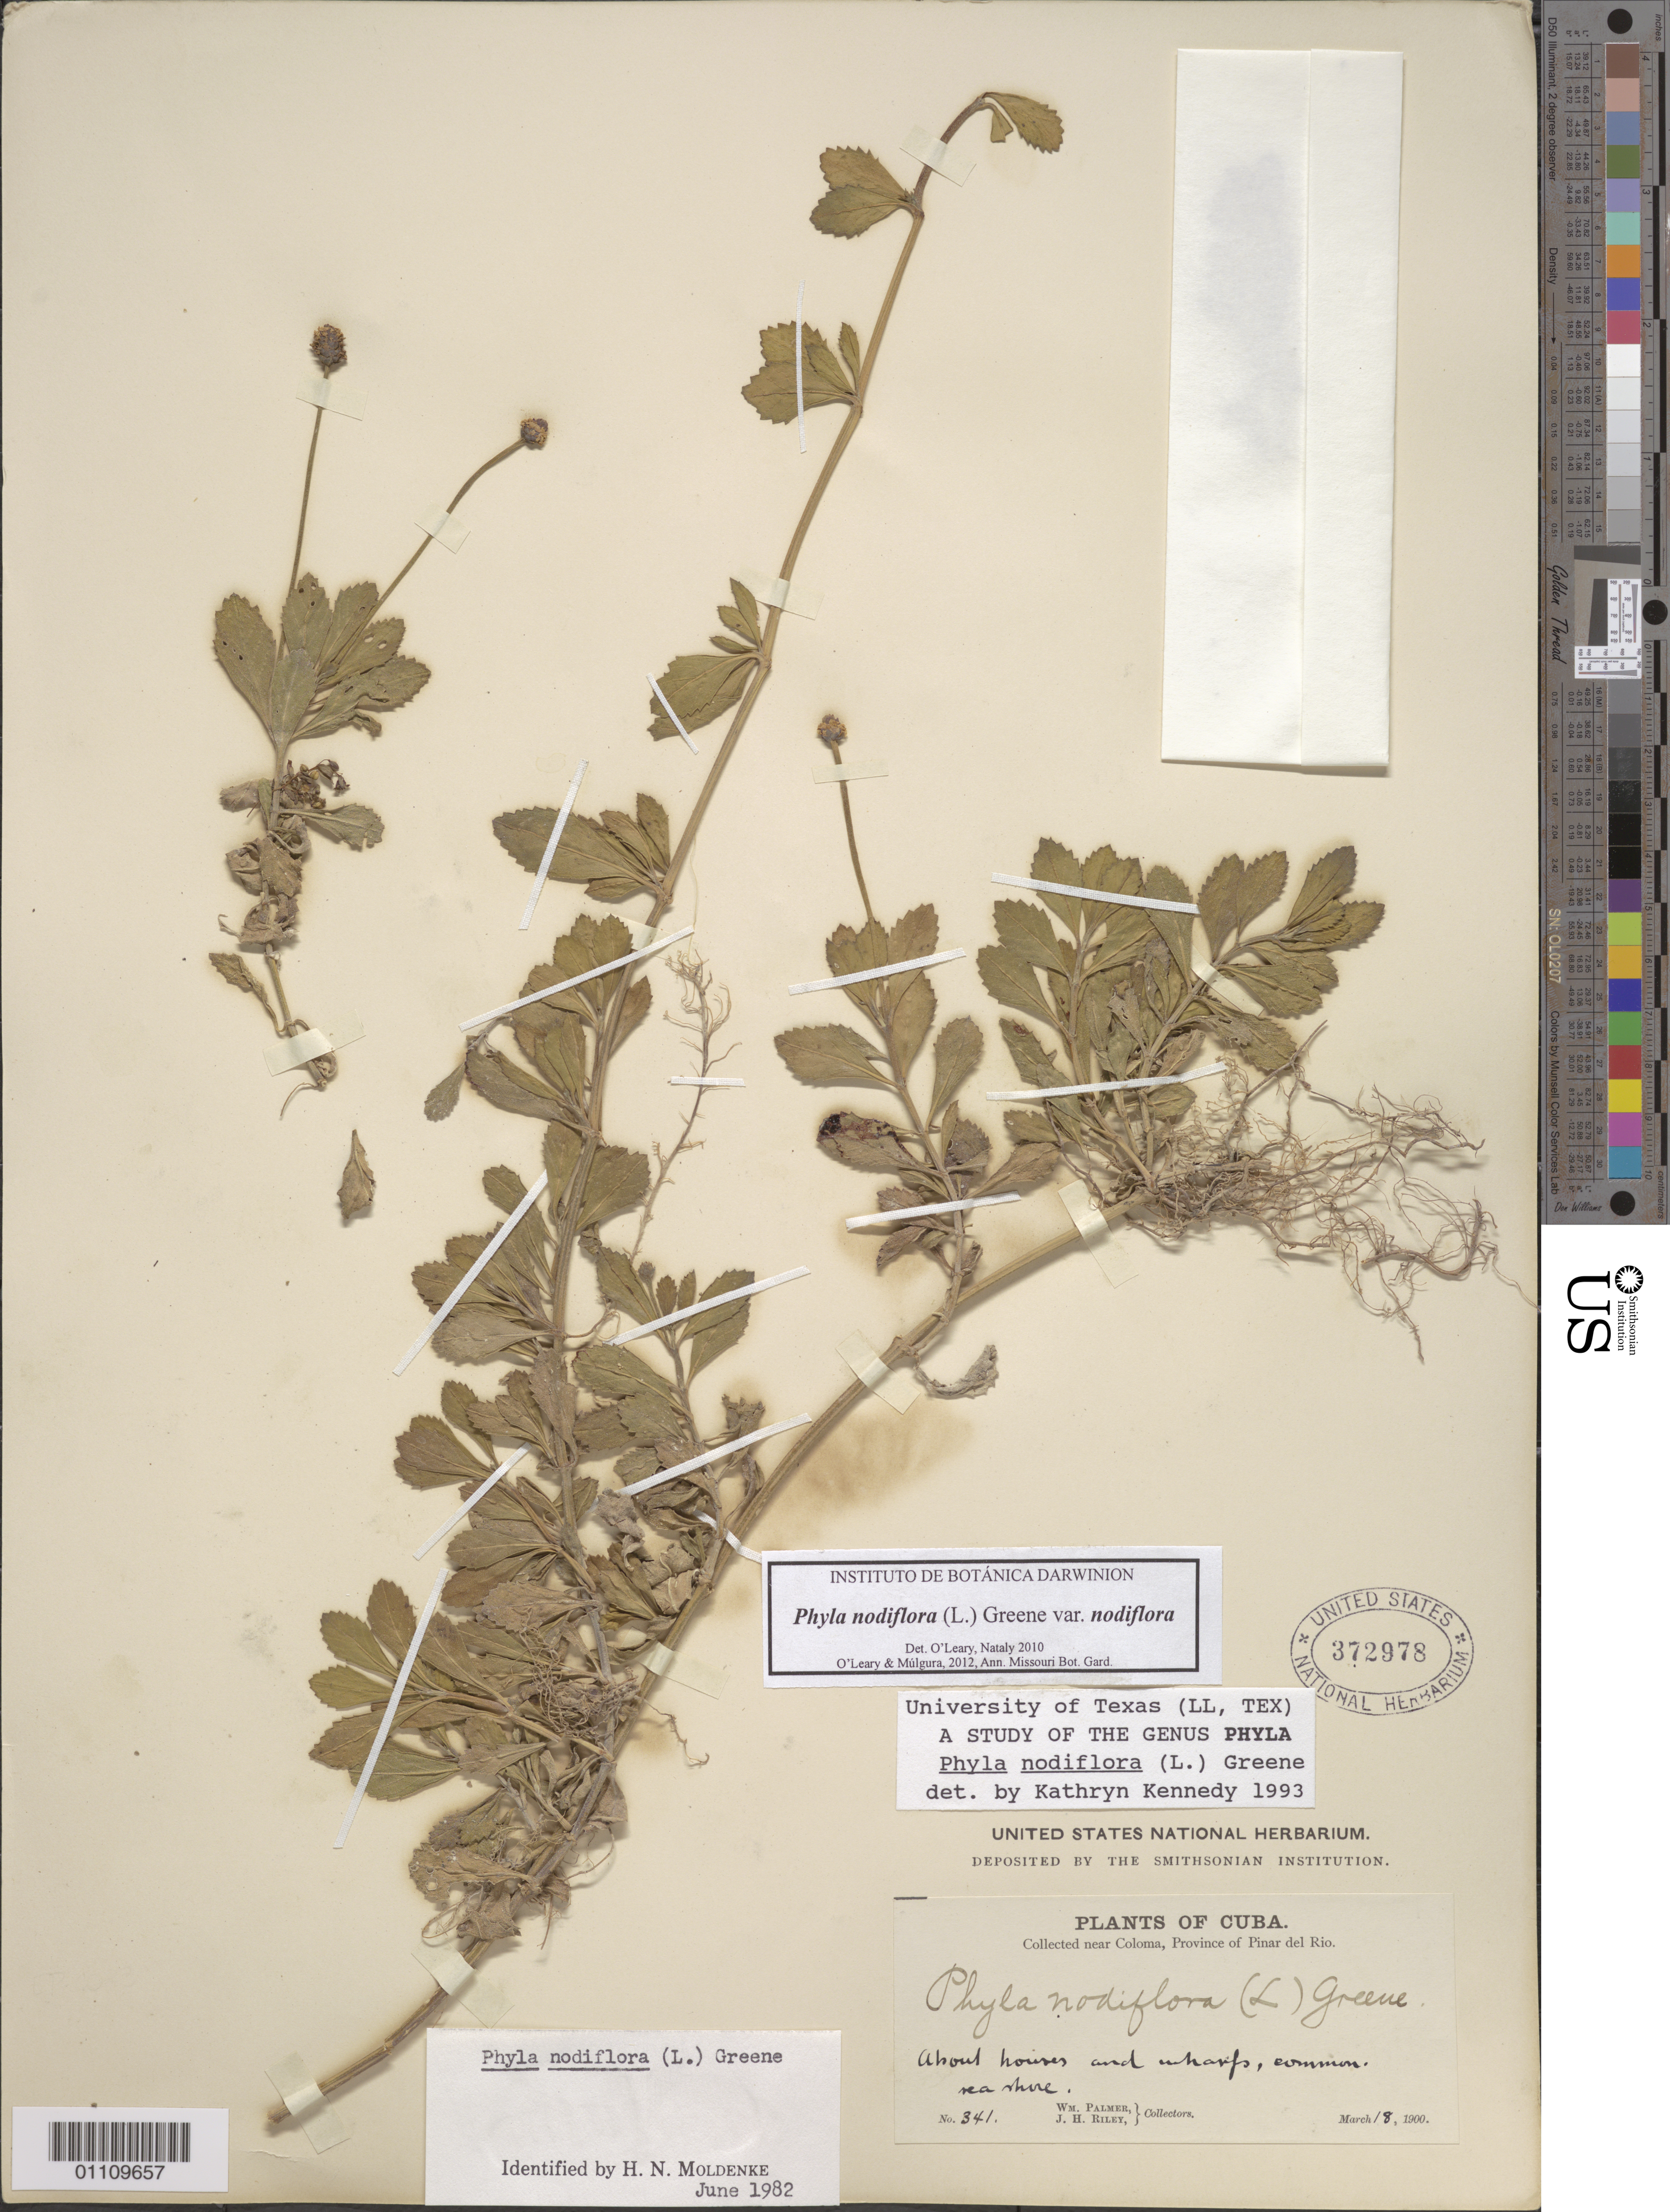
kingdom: Plantae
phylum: Tracheophyta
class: Magnoliopsida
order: Lamiales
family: Verbenaceae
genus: Phyla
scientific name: Phyla nodiflora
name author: (L.) Greene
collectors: W. Palmer & J. H. Riley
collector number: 341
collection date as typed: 18 Mar 1900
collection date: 1900-03-18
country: Cuba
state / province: Pinar del Río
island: Cuba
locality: Coloma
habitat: About houses and wharfs, seashore, common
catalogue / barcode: US 372978